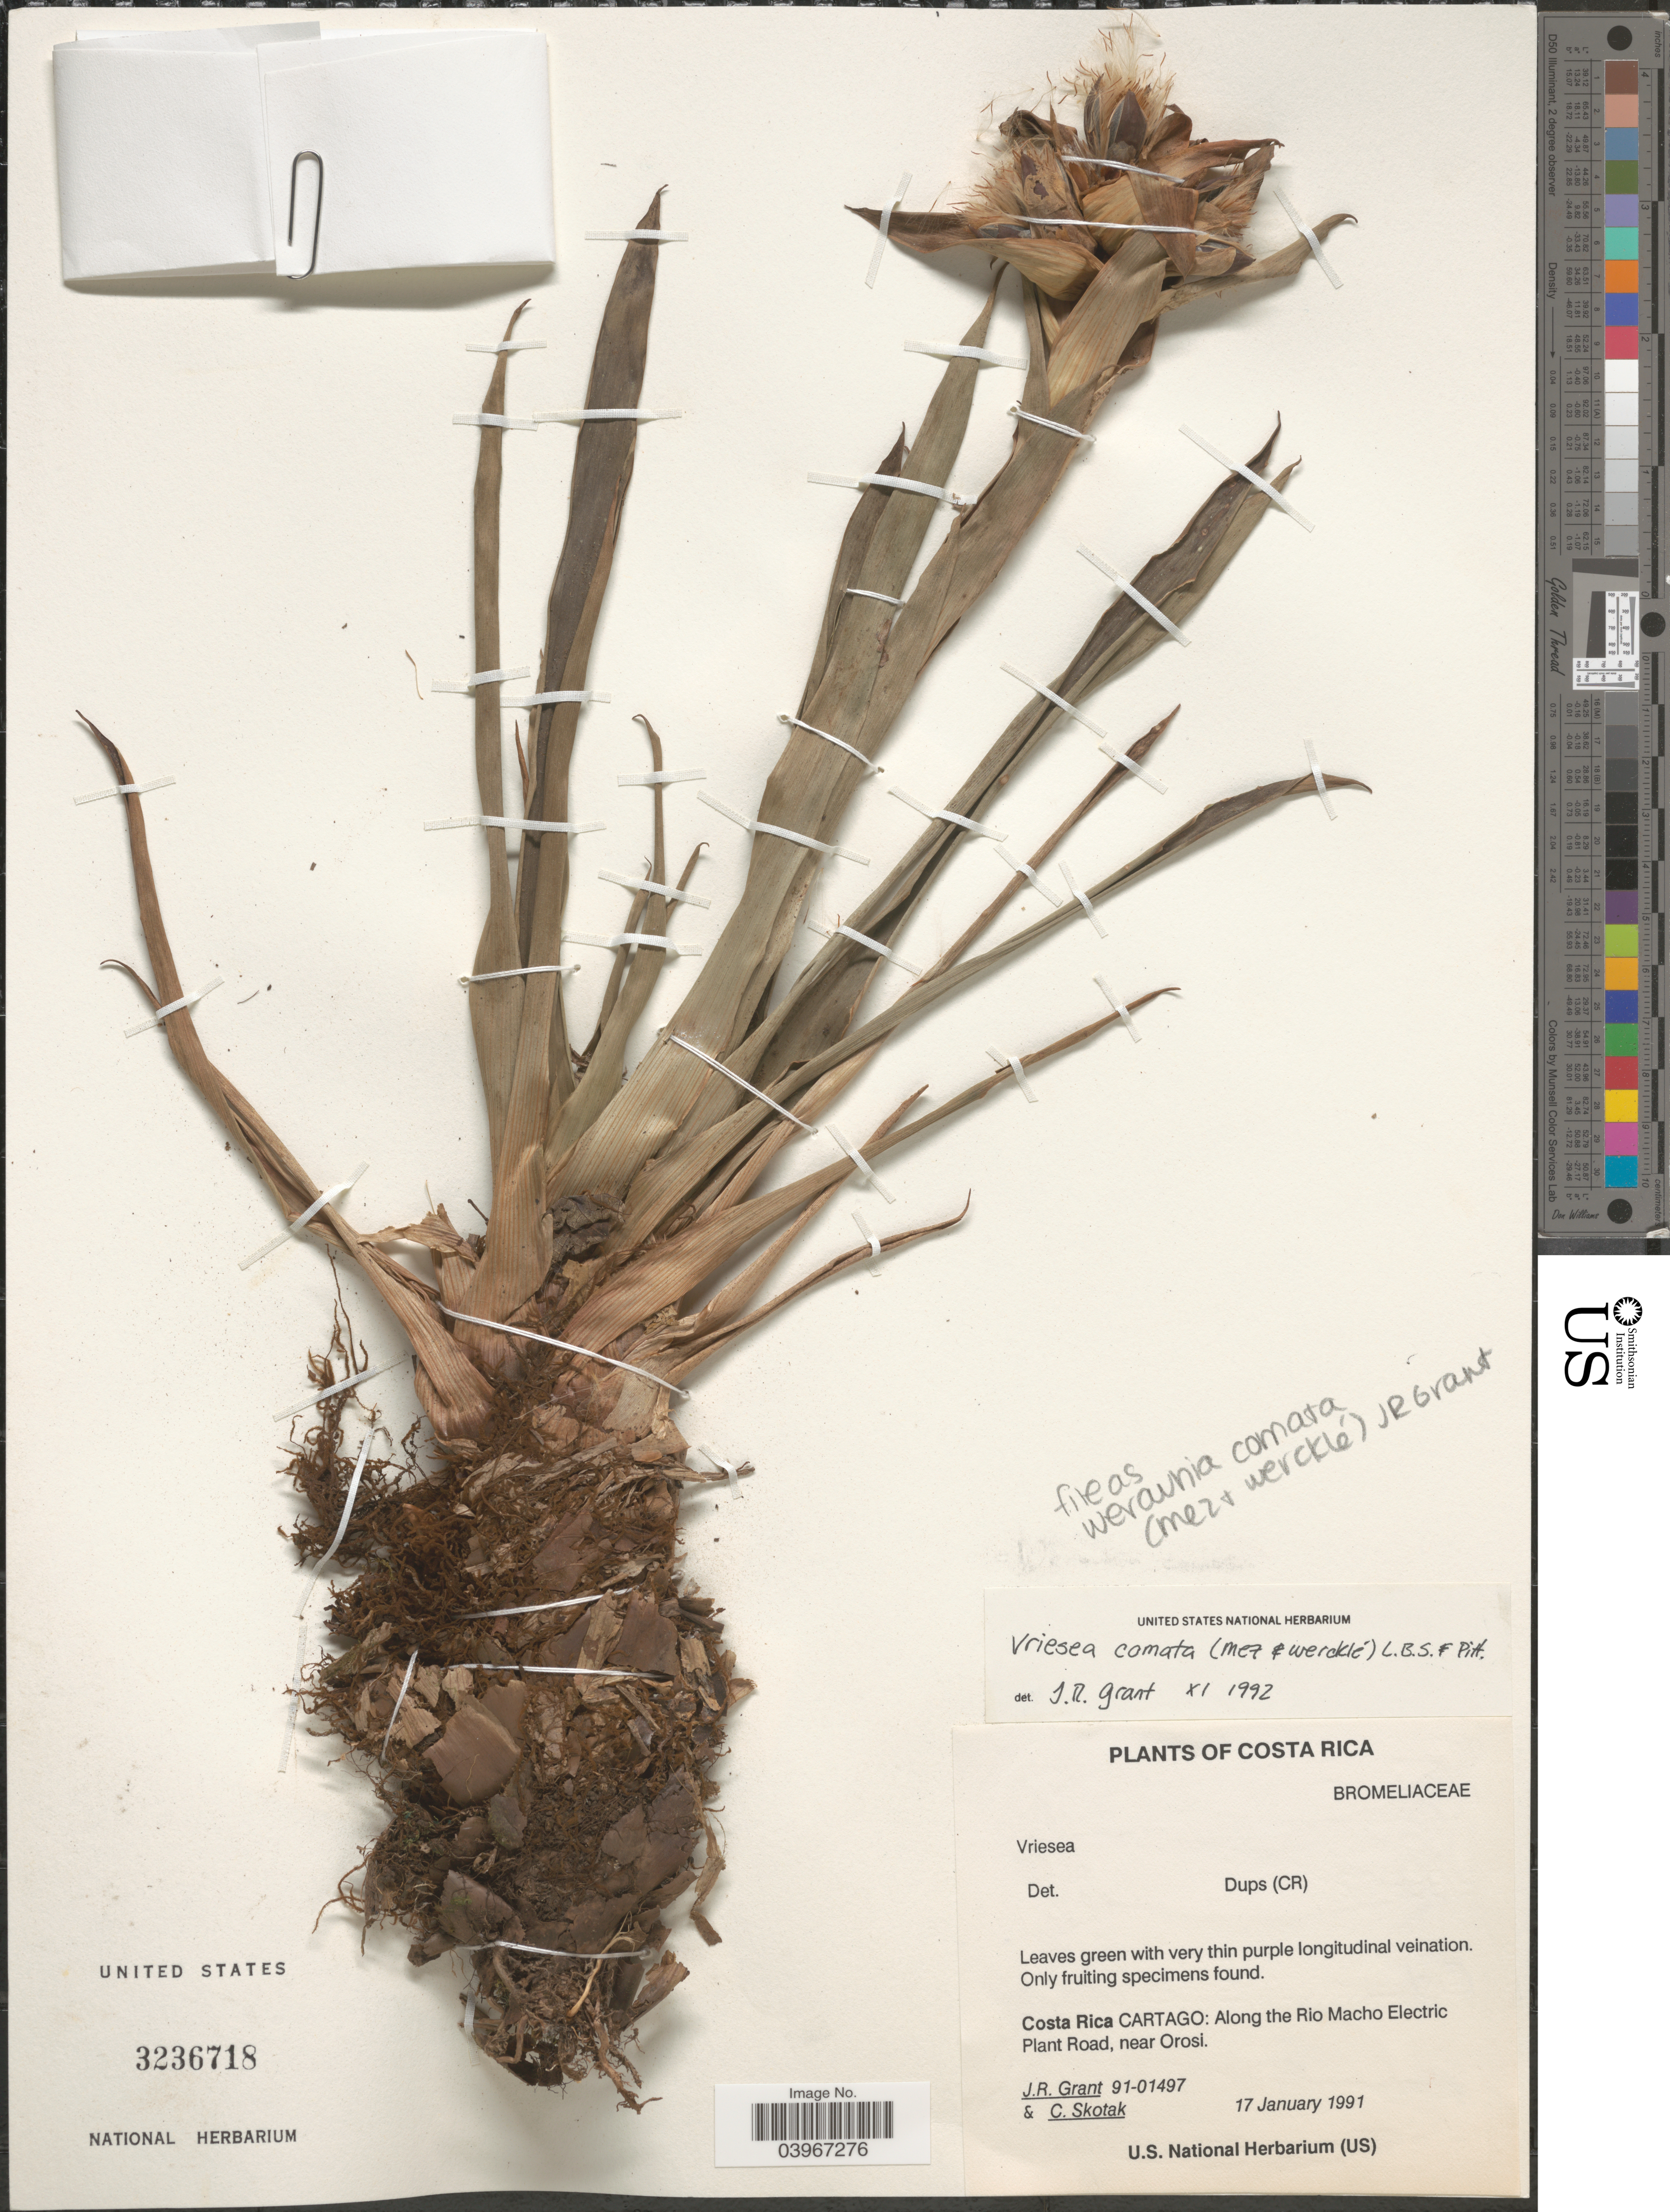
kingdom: Plantae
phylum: Tracheophyta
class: Liliopsida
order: Poales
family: Bromeliaceae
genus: Werauhia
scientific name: Werauhia comata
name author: (Mez & Wercklé) J.R. Grant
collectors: J. Grant & C. Skotak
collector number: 91-01497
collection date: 1991-01-17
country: Costa Rica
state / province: Cartago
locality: Along the Rio Macho Electric Plant Road, near Orosi.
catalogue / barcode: US 3236718